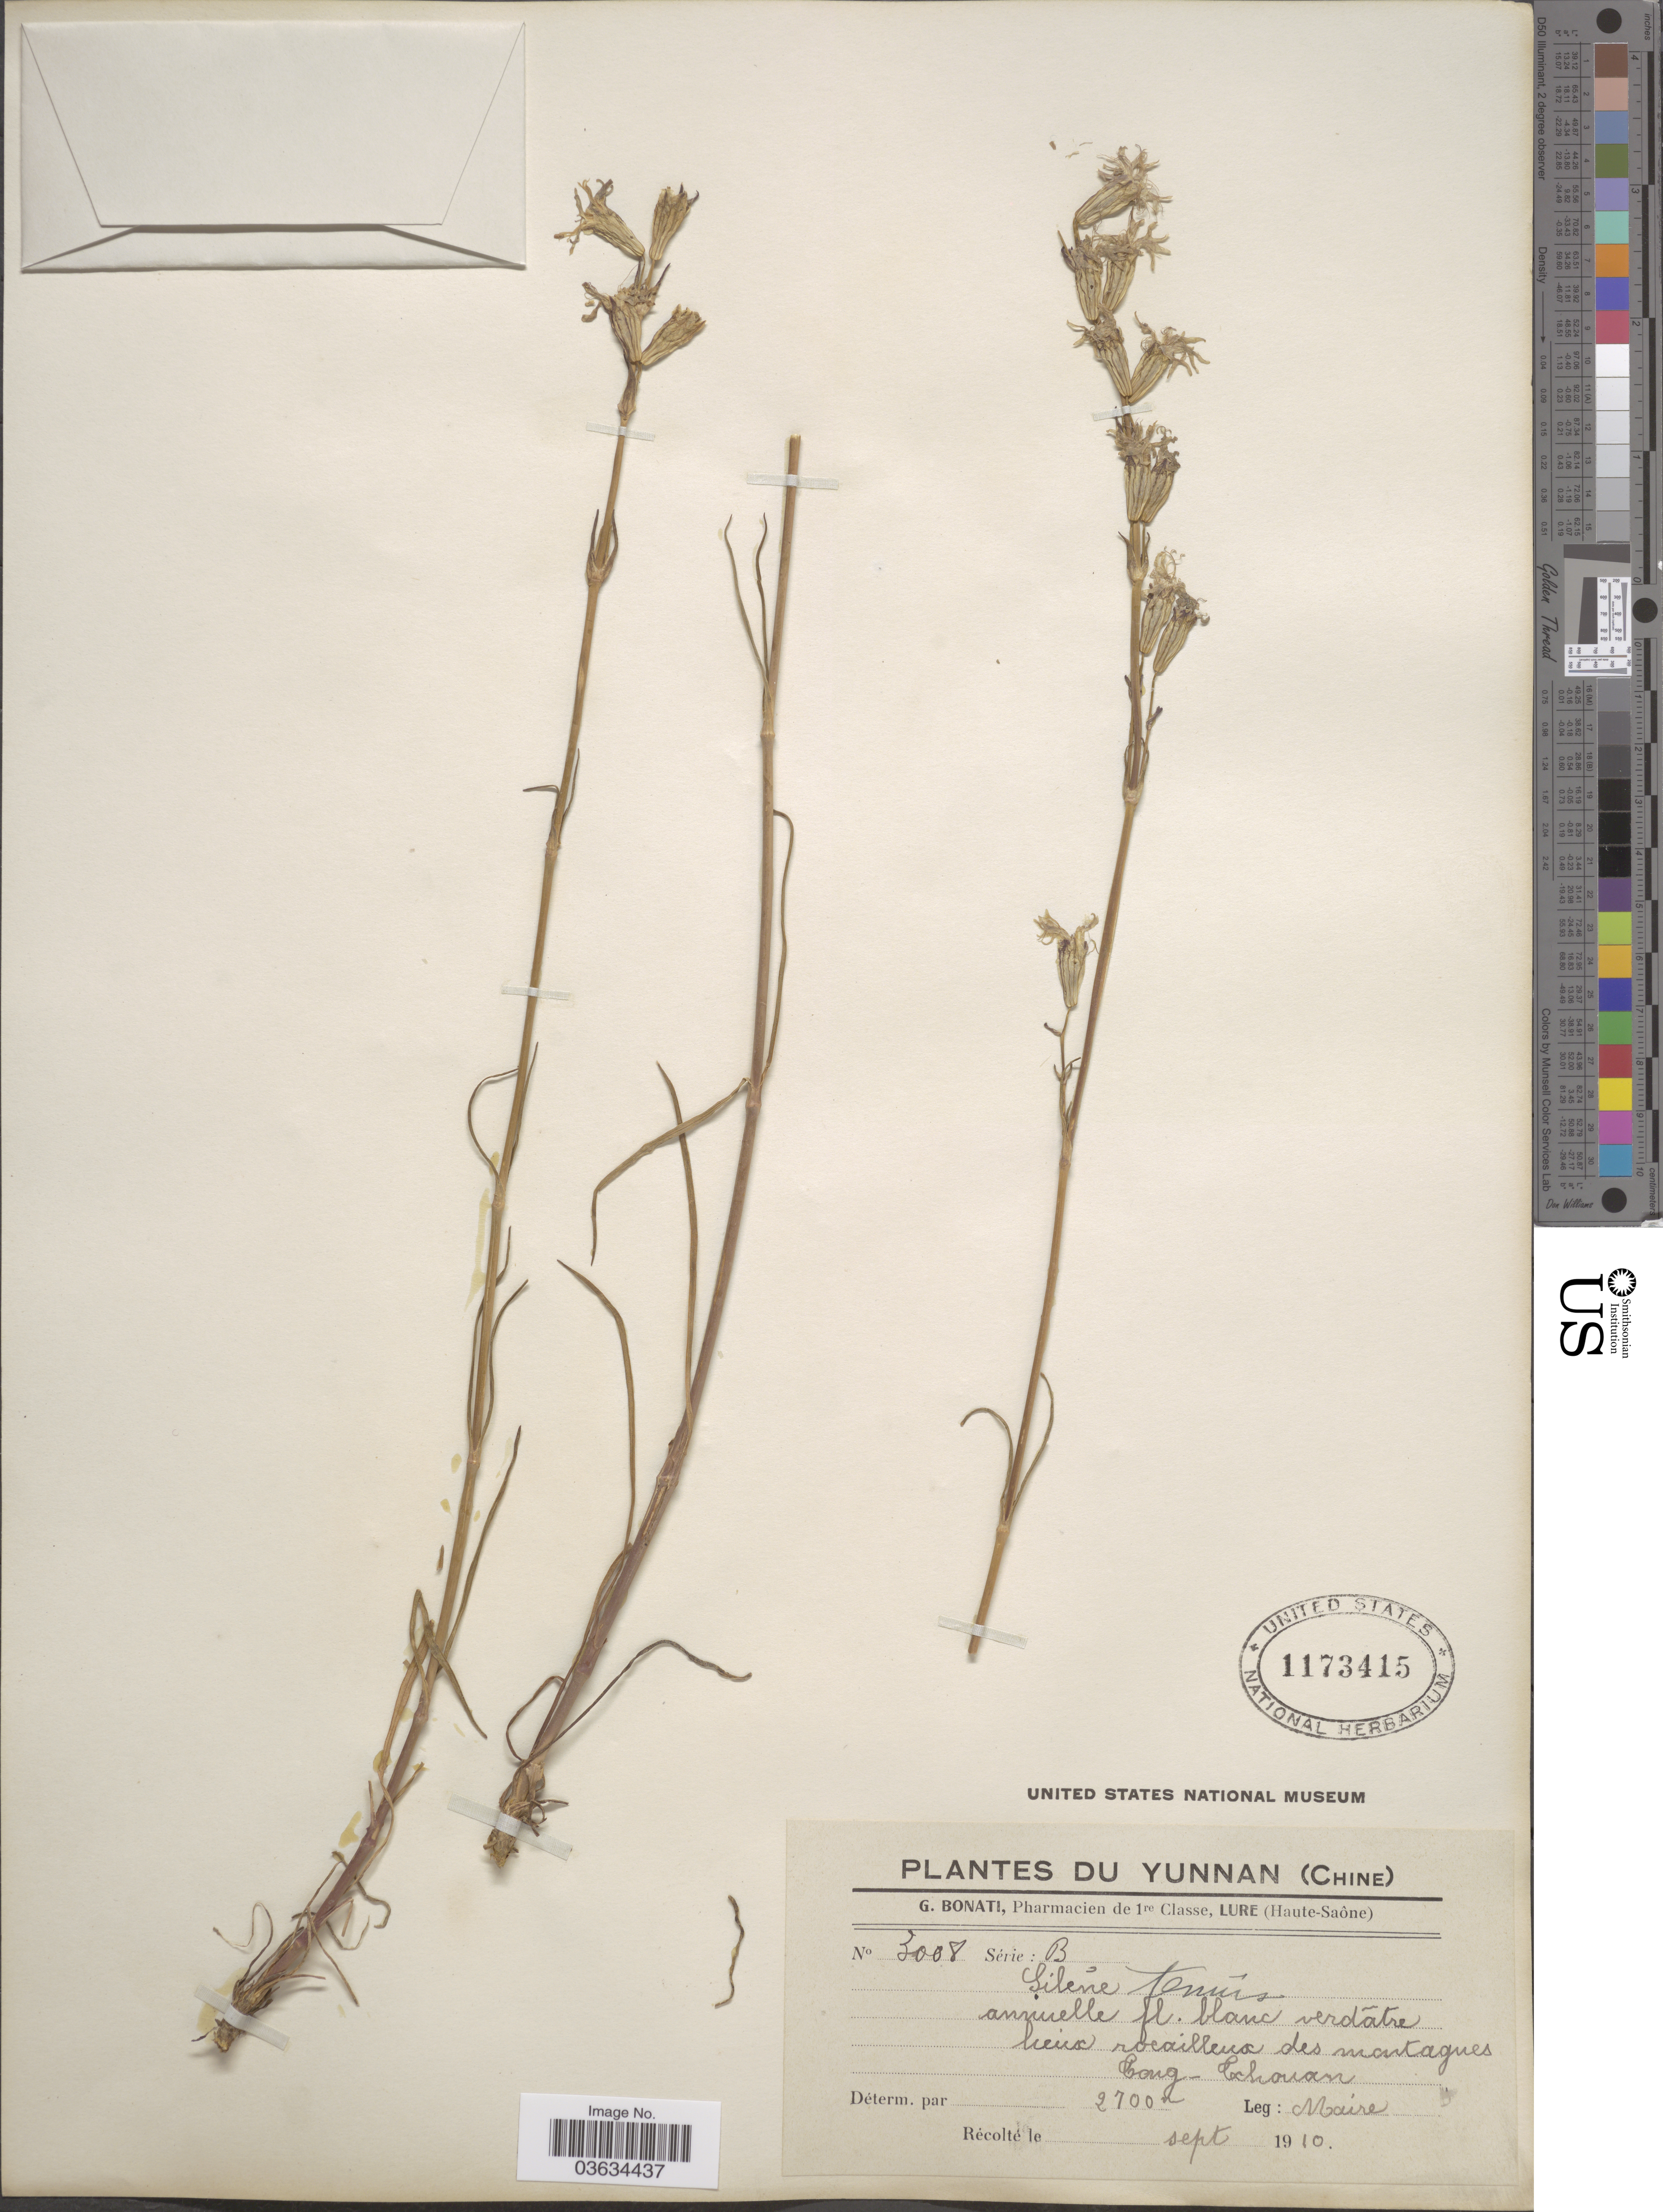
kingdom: Plantae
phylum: Tracheophyta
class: Magnoliopsida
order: Caryophyllales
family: Caryophyllaceae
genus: Silene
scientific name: Silene tenuis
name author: Willd.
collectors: Maire, --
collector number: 3008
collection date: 1910-09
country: China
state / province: Yunnan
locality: Lieux rocailles des montagnes Tong-Tchouan.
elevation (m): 2700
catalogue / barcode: US 1173415